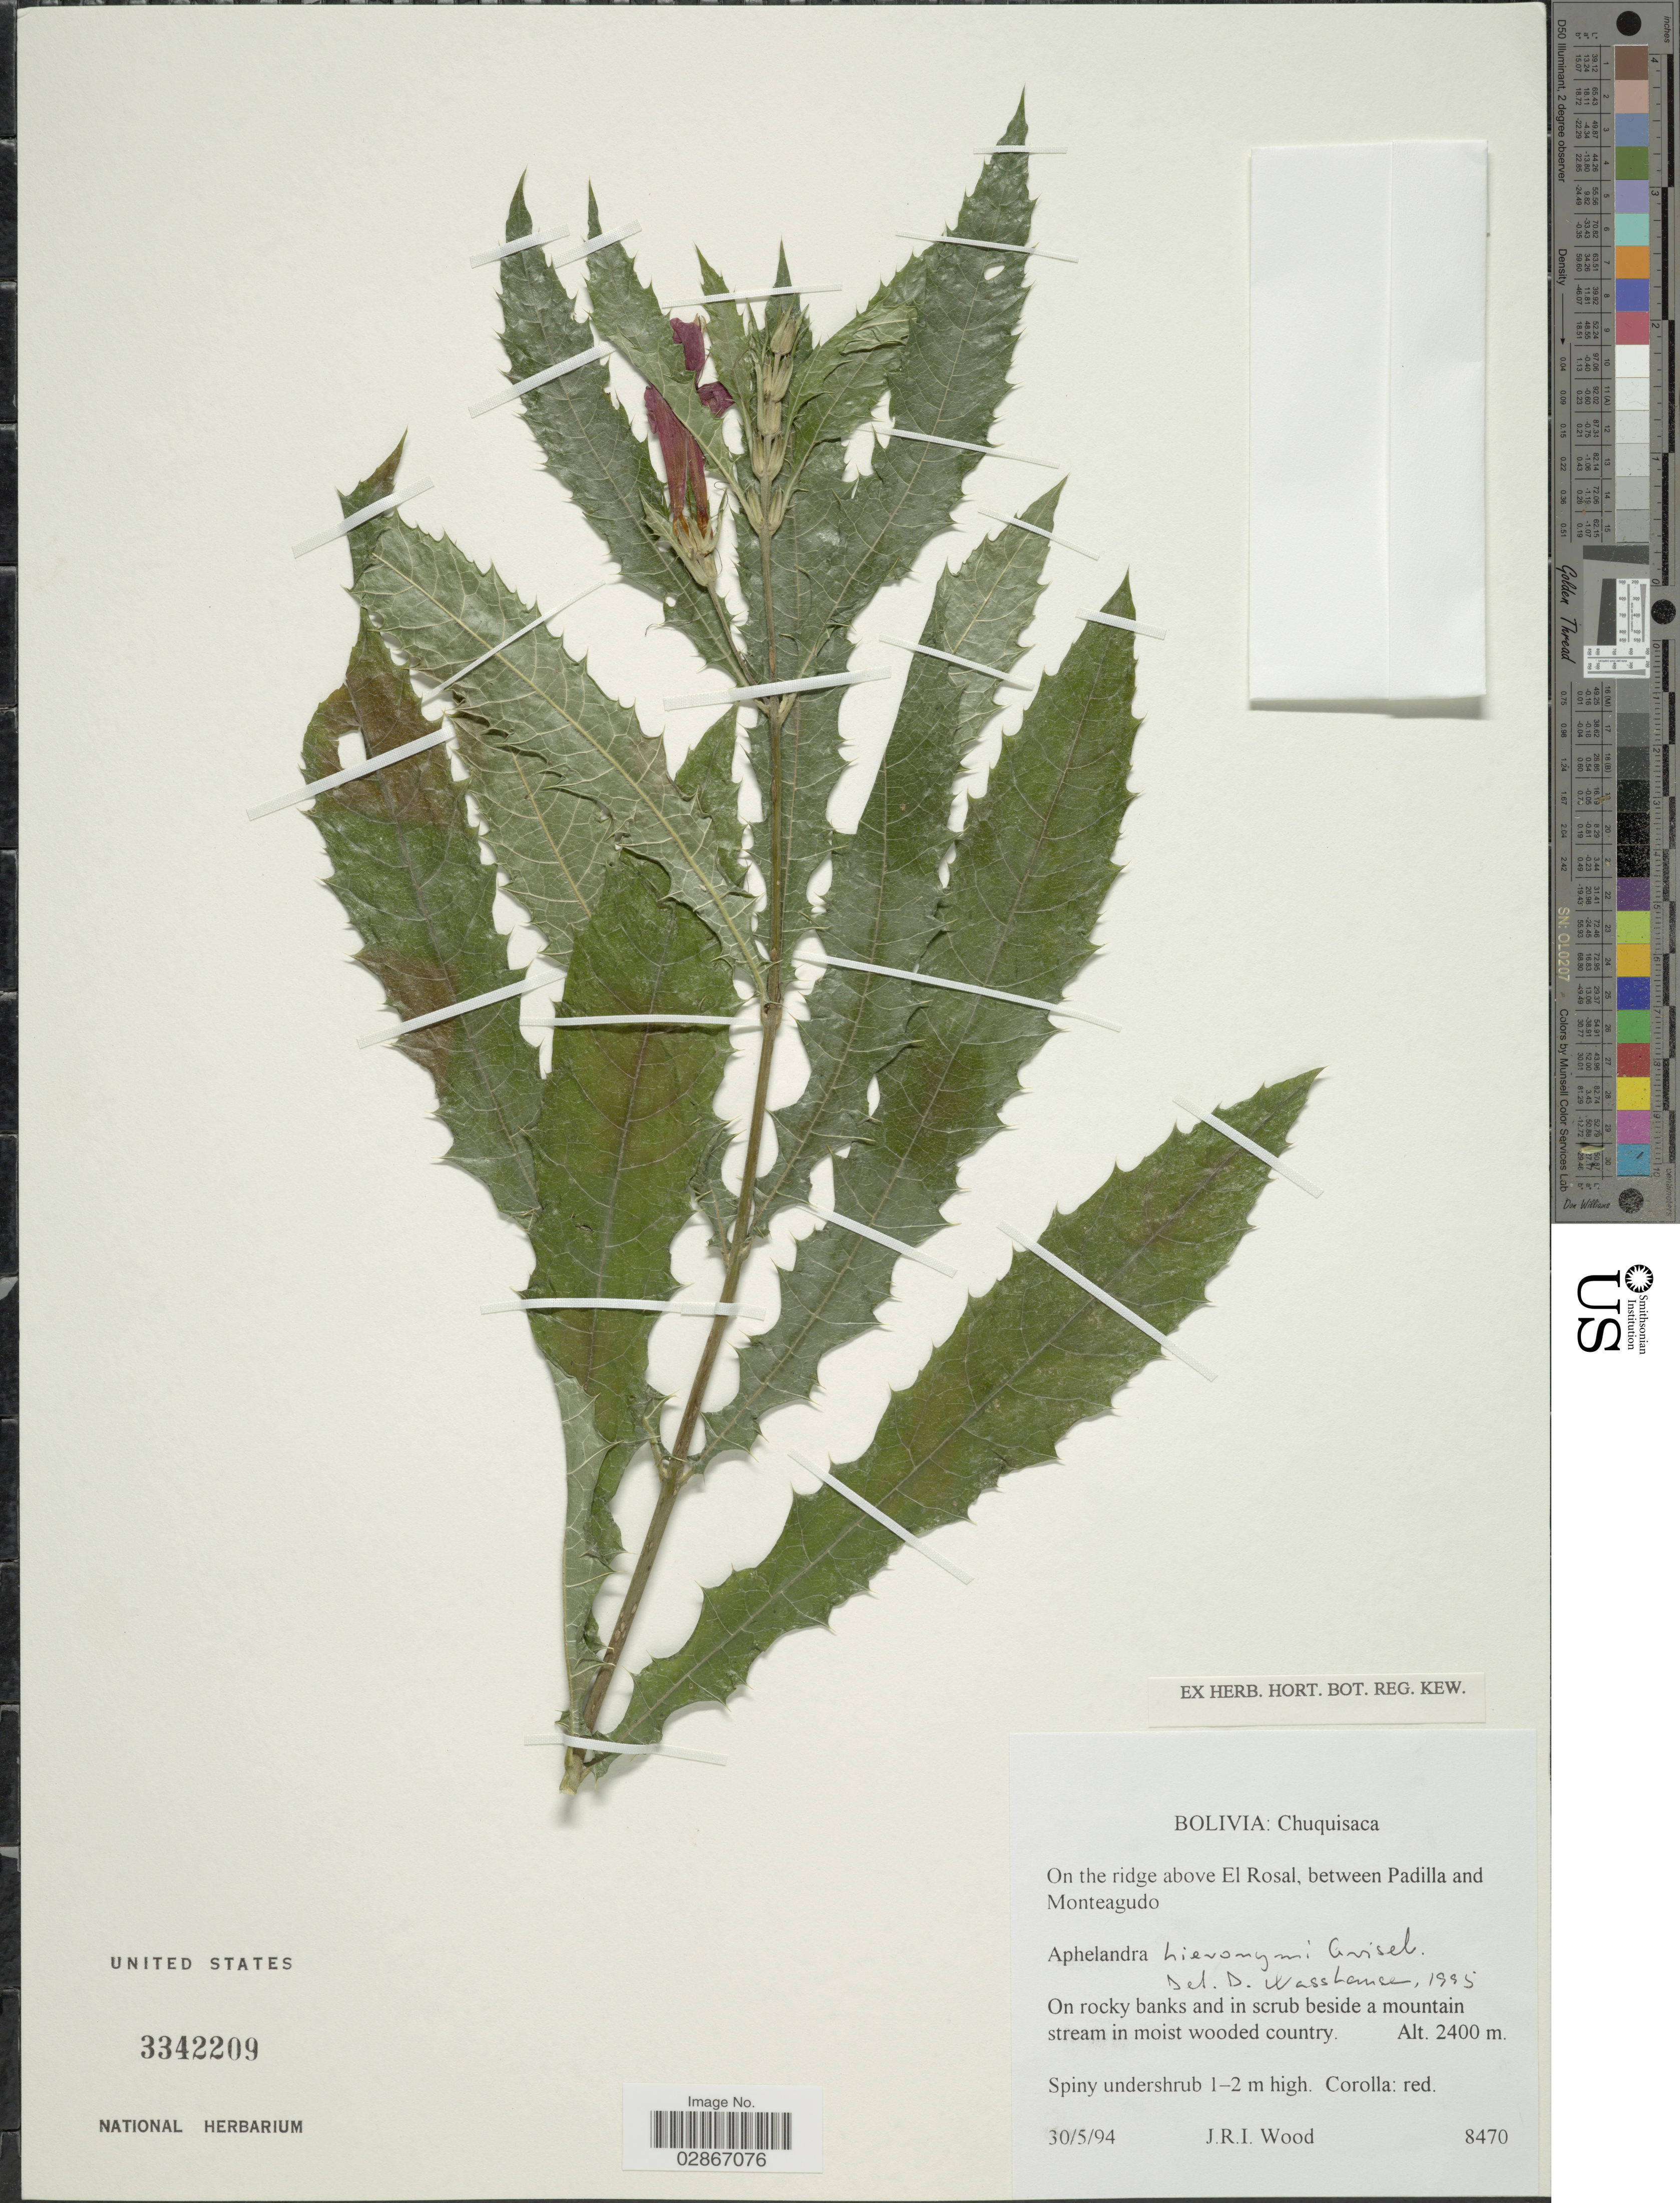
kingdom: Plantae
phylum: Tracheophyta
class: Magnoliopsida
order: Lamiales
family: Acanthaceae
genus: Aphelandra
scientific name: Aphelandra hieronymi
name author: Griseb.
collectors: J. R. I. Wood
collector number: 8470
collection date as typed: Transcribed d/m/y: 30/5/94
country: Bolivia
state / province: Chuquisaca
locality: On the ridge above El Rosal, between Padilla and Monteagudo.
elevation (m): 2400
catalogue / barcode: US 3342209